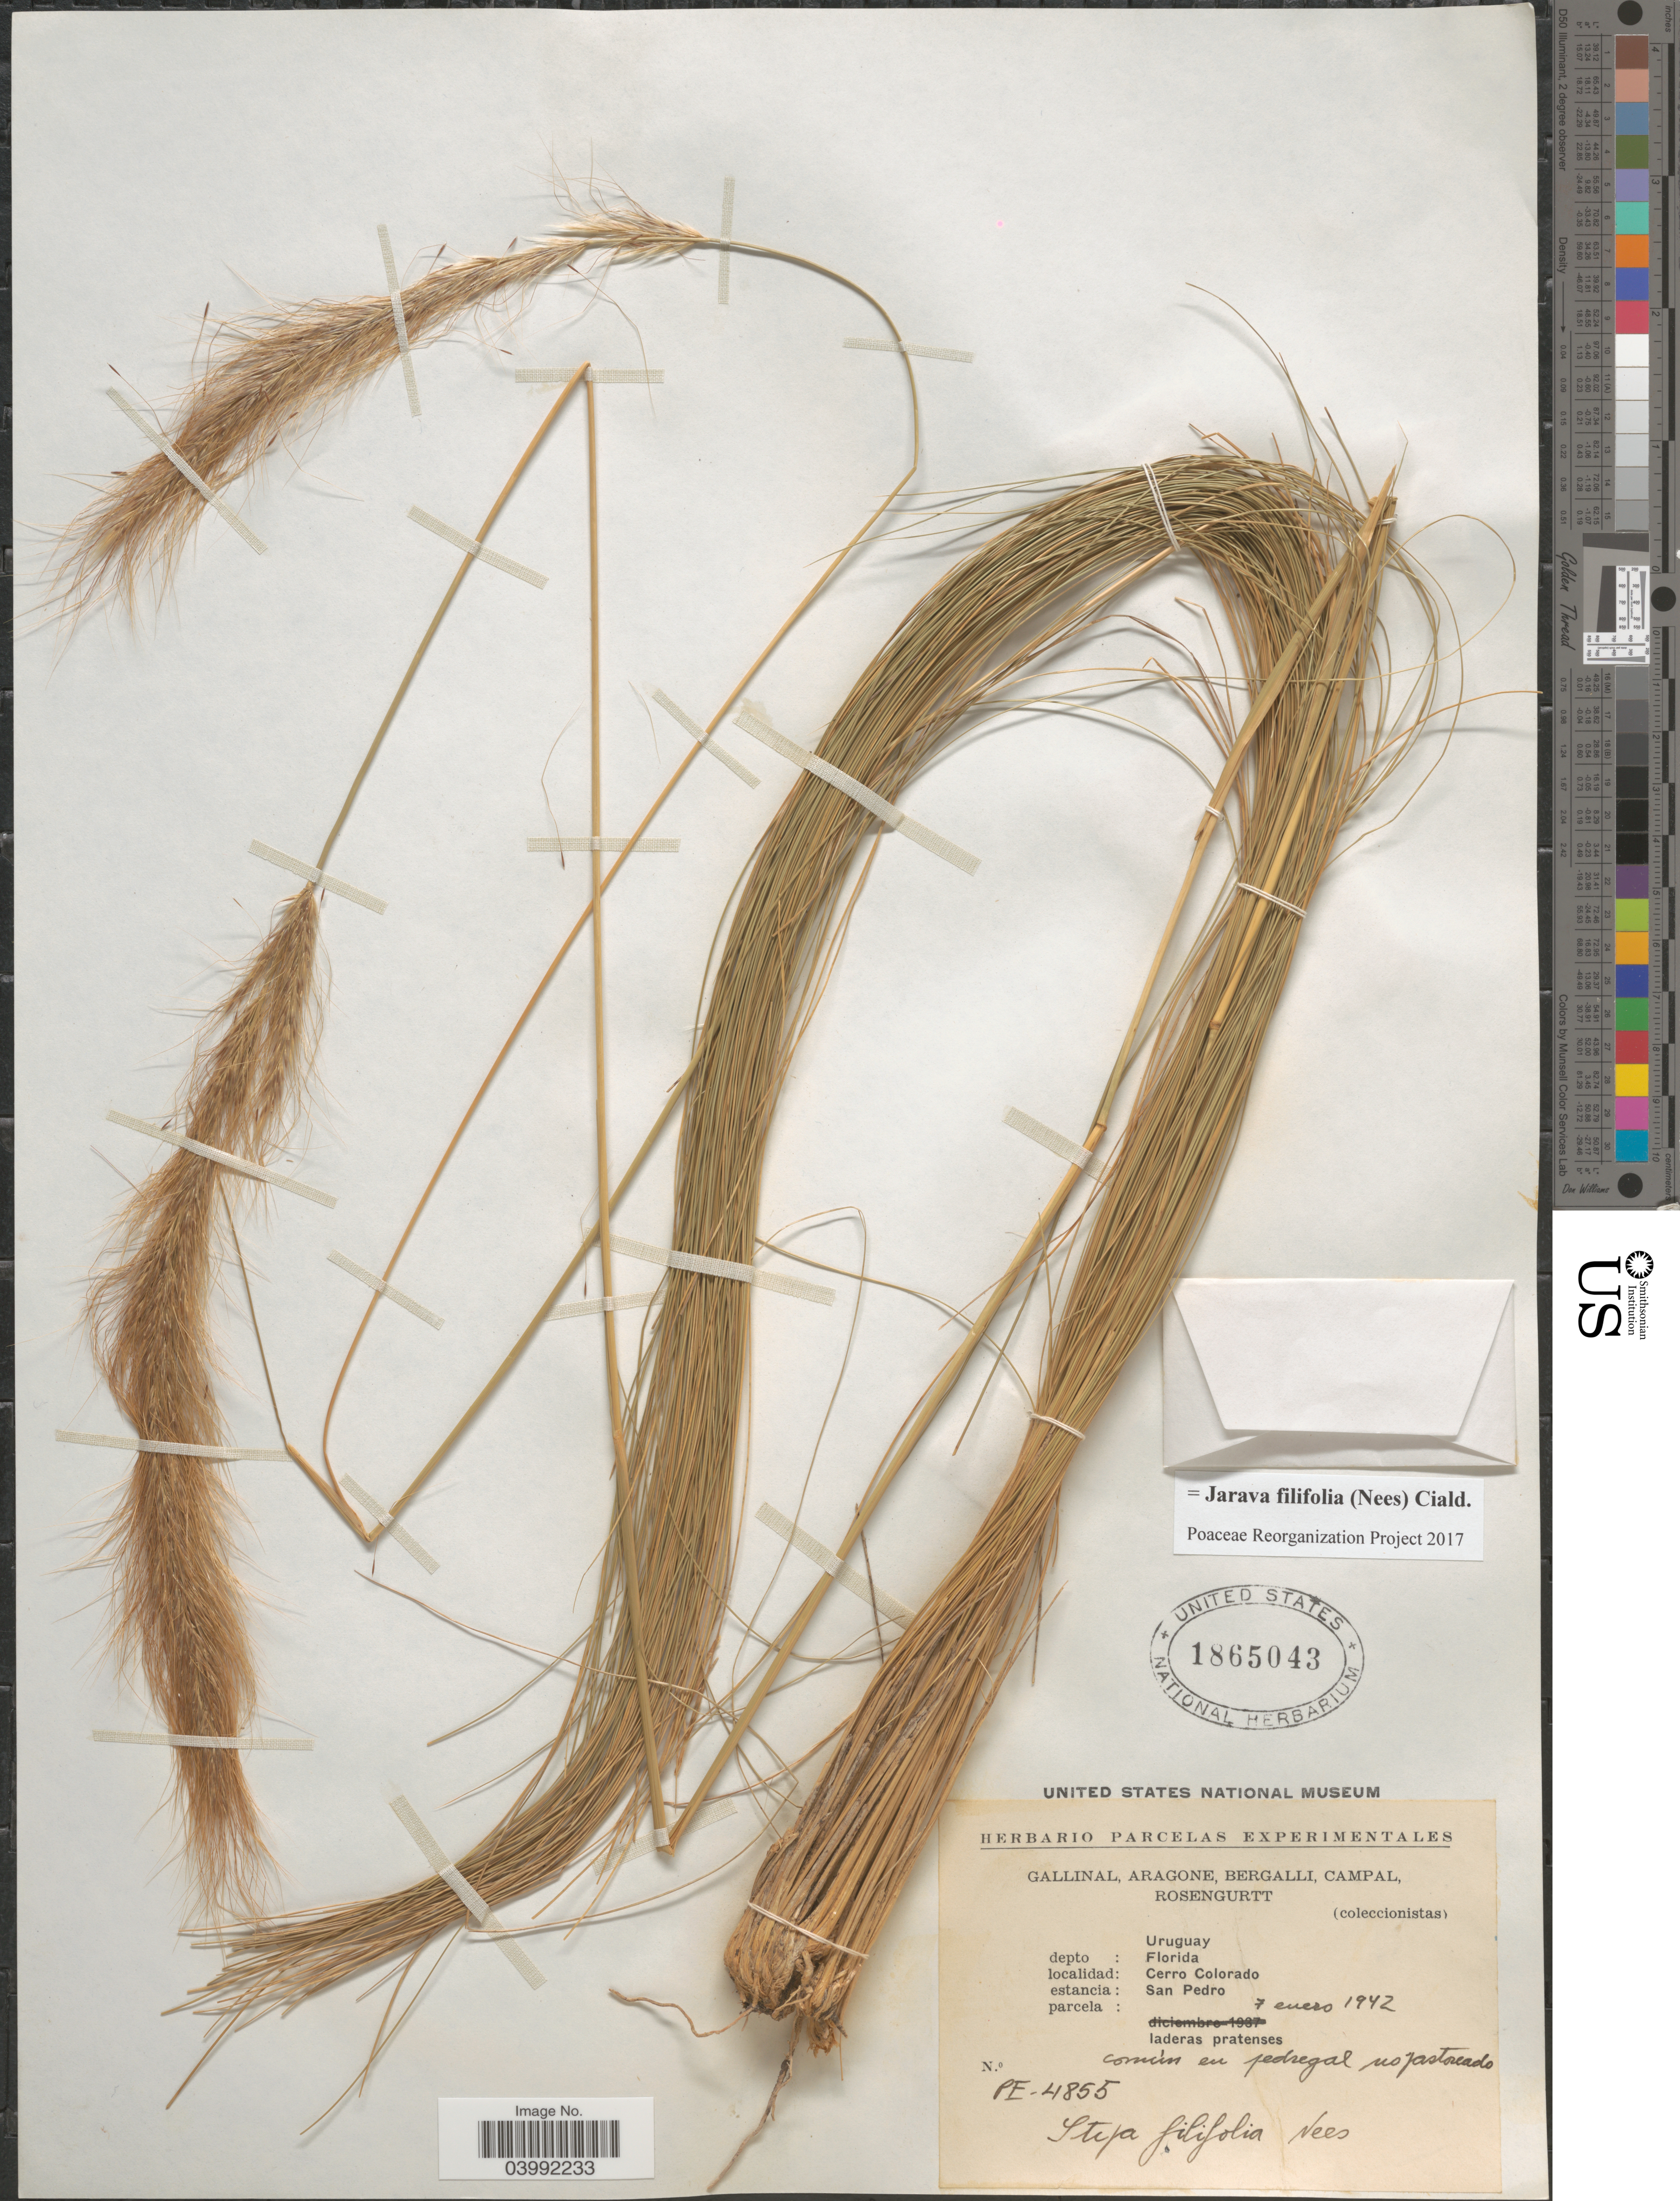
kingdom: Plantae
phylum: Tracheophyta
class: Liliopsida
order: Poales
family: Poaceae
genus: Jarava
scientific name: Jarava filifolia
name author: (Nees) Ciald.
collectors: -. Gallinal, -- Aragone, -- Bergalli, -- Campal & Rosengurtt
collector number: PE-4855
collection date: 1942-01-07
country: Uruguay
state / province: Florida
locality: Depto: Florida. Cerro Colorado. Estancia: San Pedro.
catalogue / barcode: US 1865043